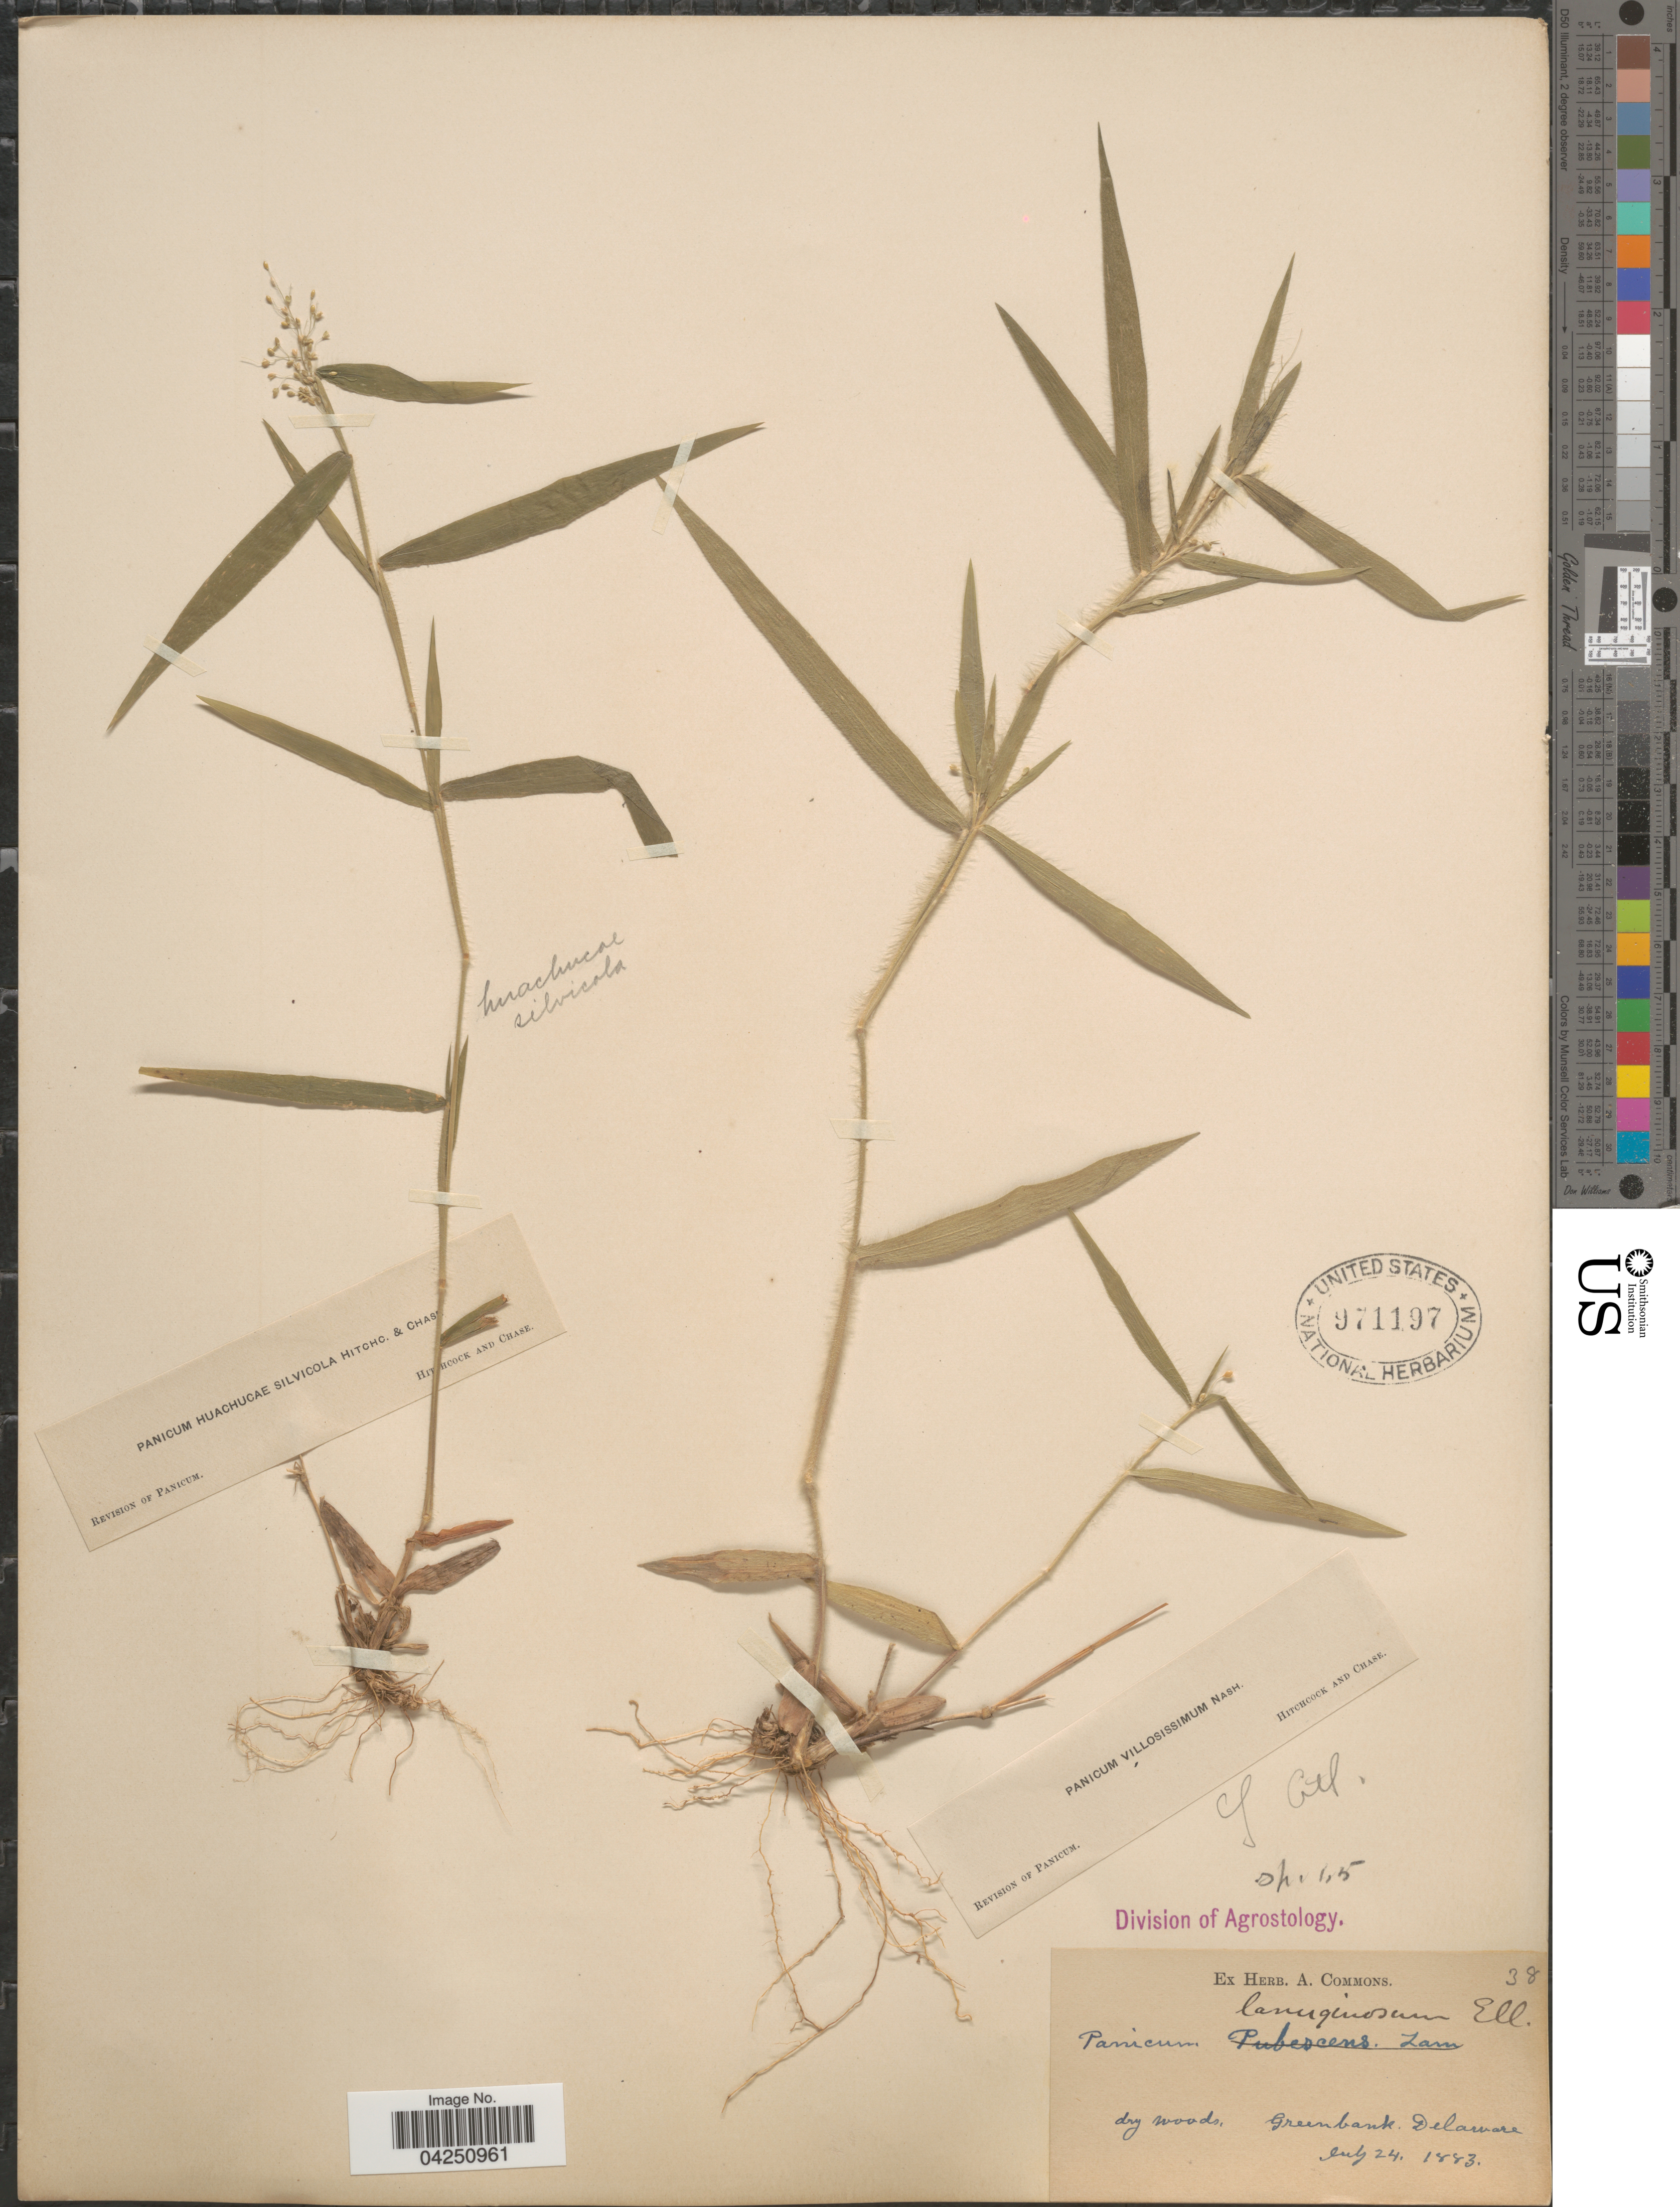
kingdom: Plantae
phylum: Tracheophyta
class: Liliopsida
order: Poales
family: Poaceae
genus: Dichanthelium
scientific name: Dichanthelium acuminatum var. acuminatum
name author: (Sw.) Gould & C.A. Clark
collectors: A. Commons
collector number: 38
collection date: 1883-07-24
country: United States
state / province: Delaware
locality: Greenbank.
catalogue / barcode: US 971197